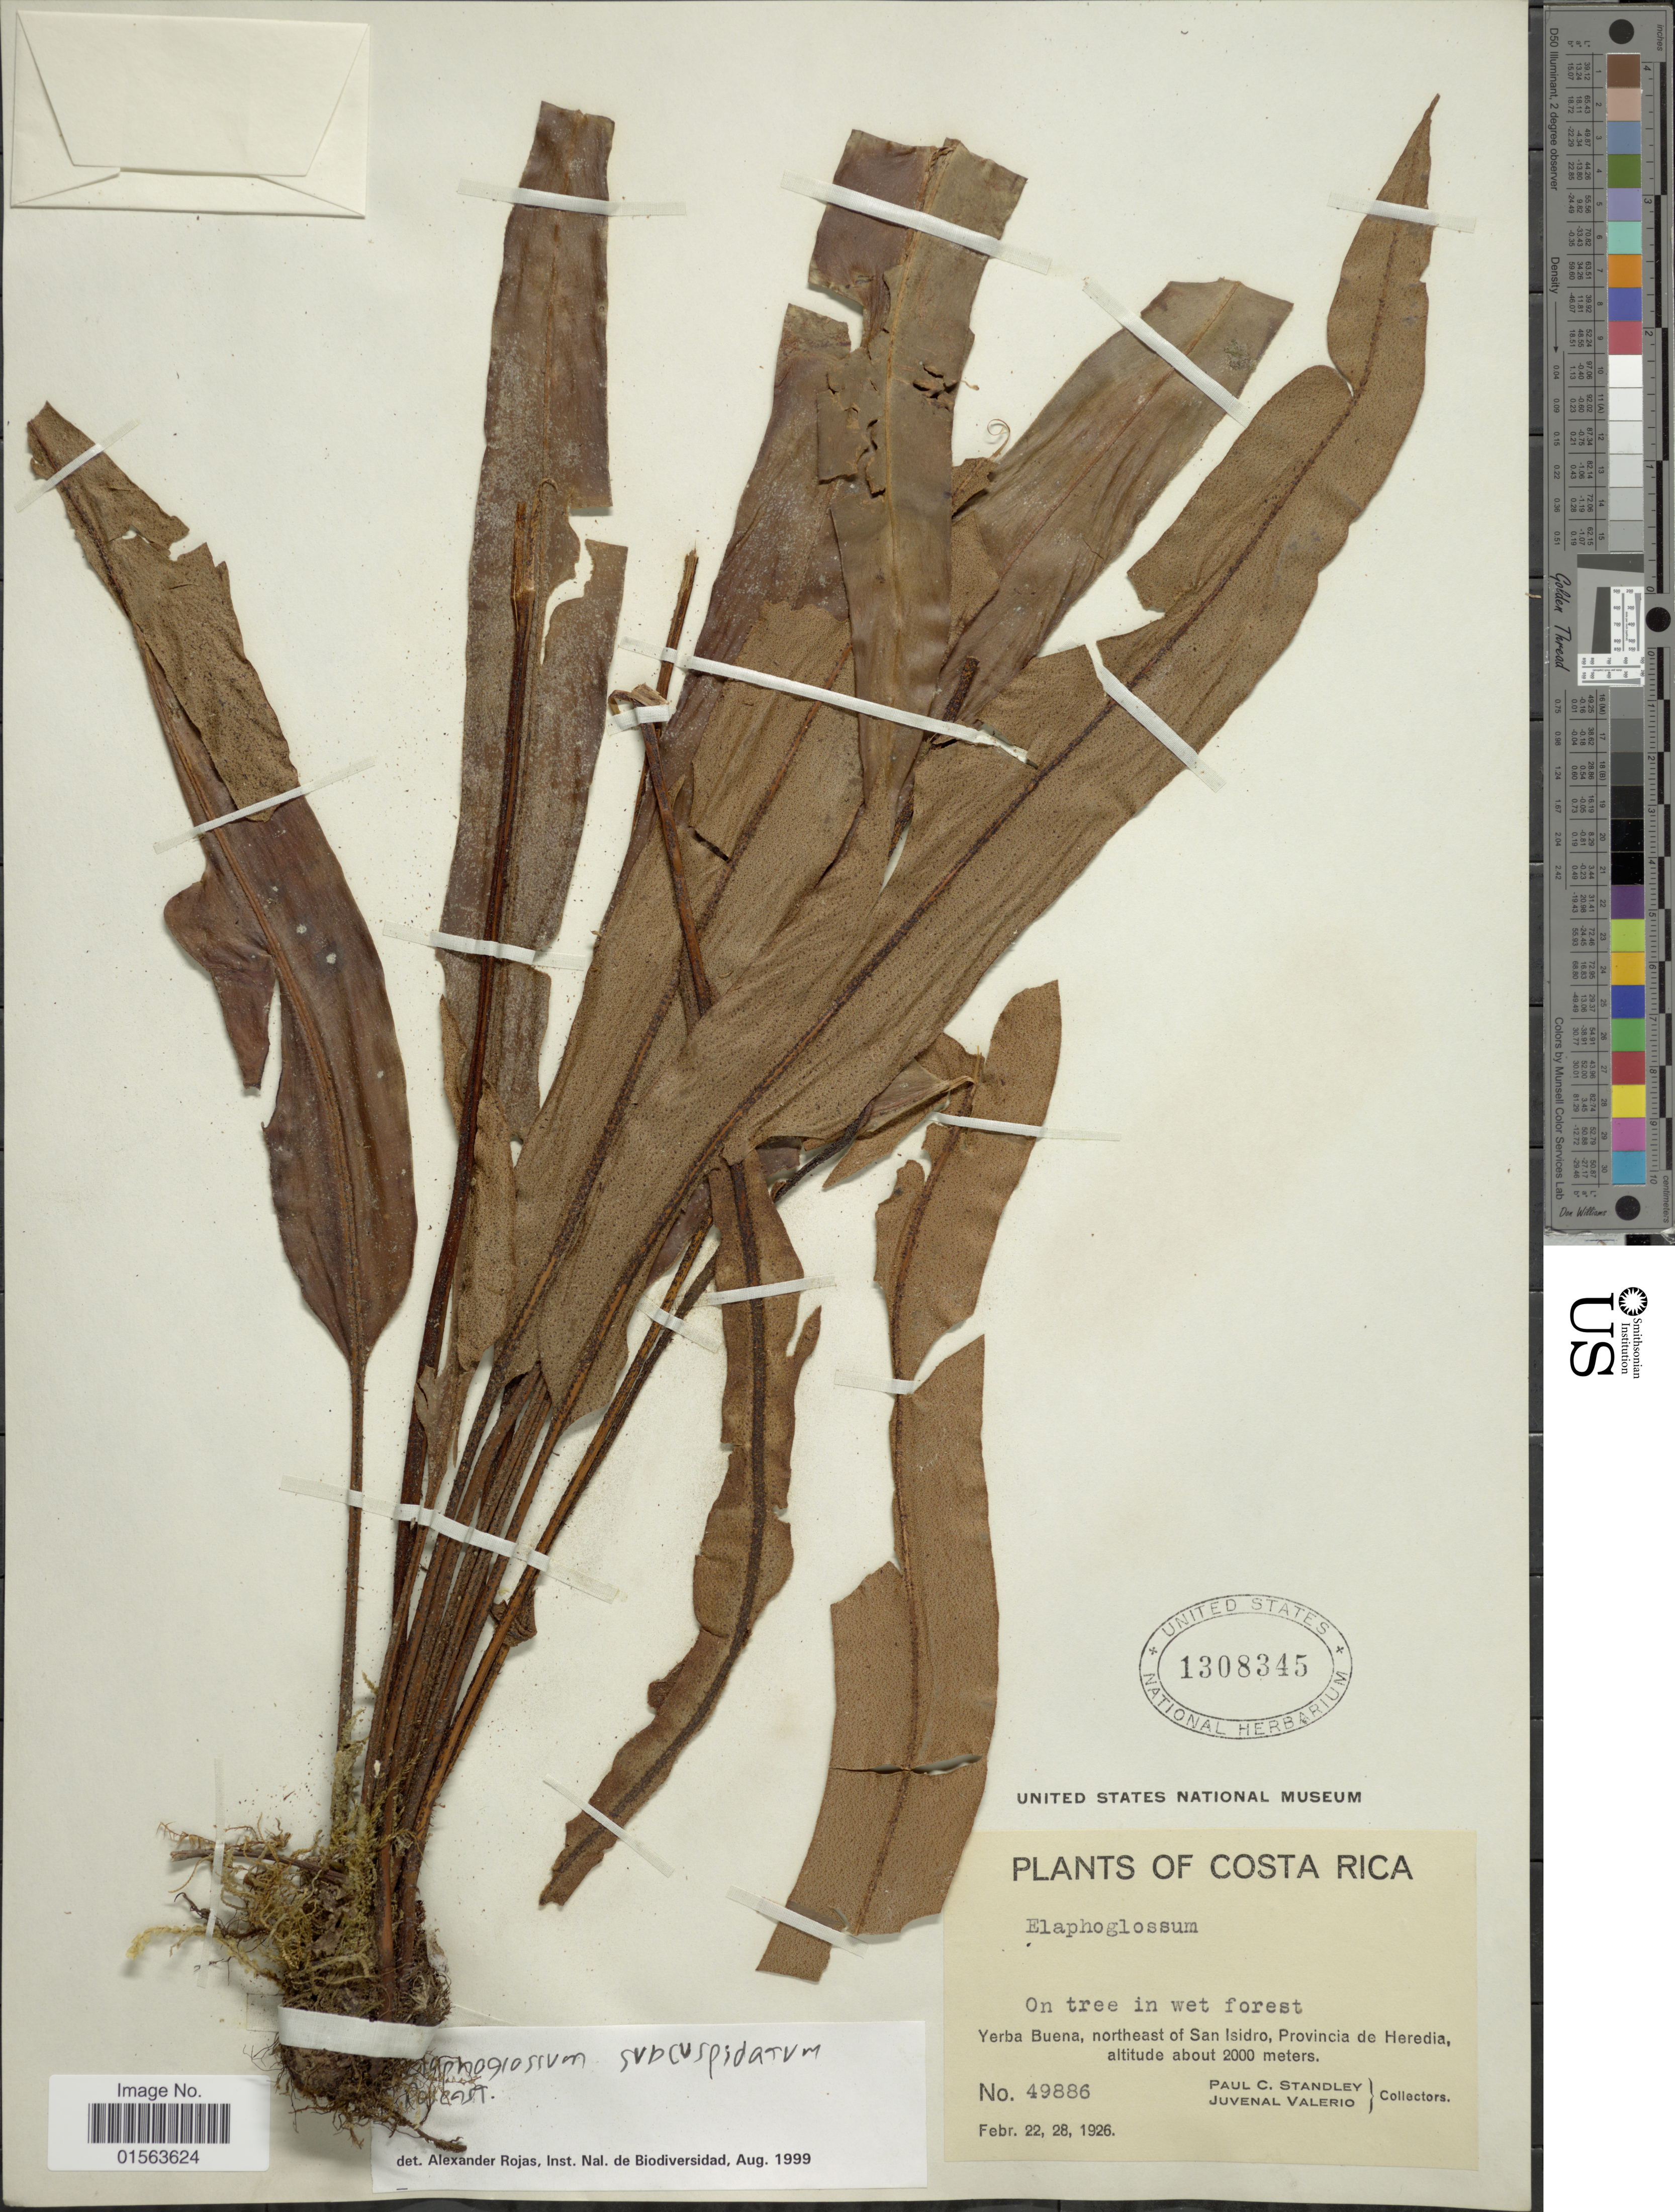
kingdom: Plantae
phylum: Tracheophyta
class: Polypodiopsida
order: Polypodiales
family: Dryopteridaceae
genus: Elaphoglossum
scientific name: Elaphoglossum subcuspidatum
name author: Rosenst.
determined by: Matos, F. B.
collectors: P. C. Standley & J. Valerio R.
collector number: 49886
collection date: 1926-02-22/1926-02-28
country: Costa Rica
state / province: Heredia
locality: Yerba Buena, northeast of San Isidro, Provincia de Heredia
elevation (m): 2000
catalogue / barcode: US 1308345